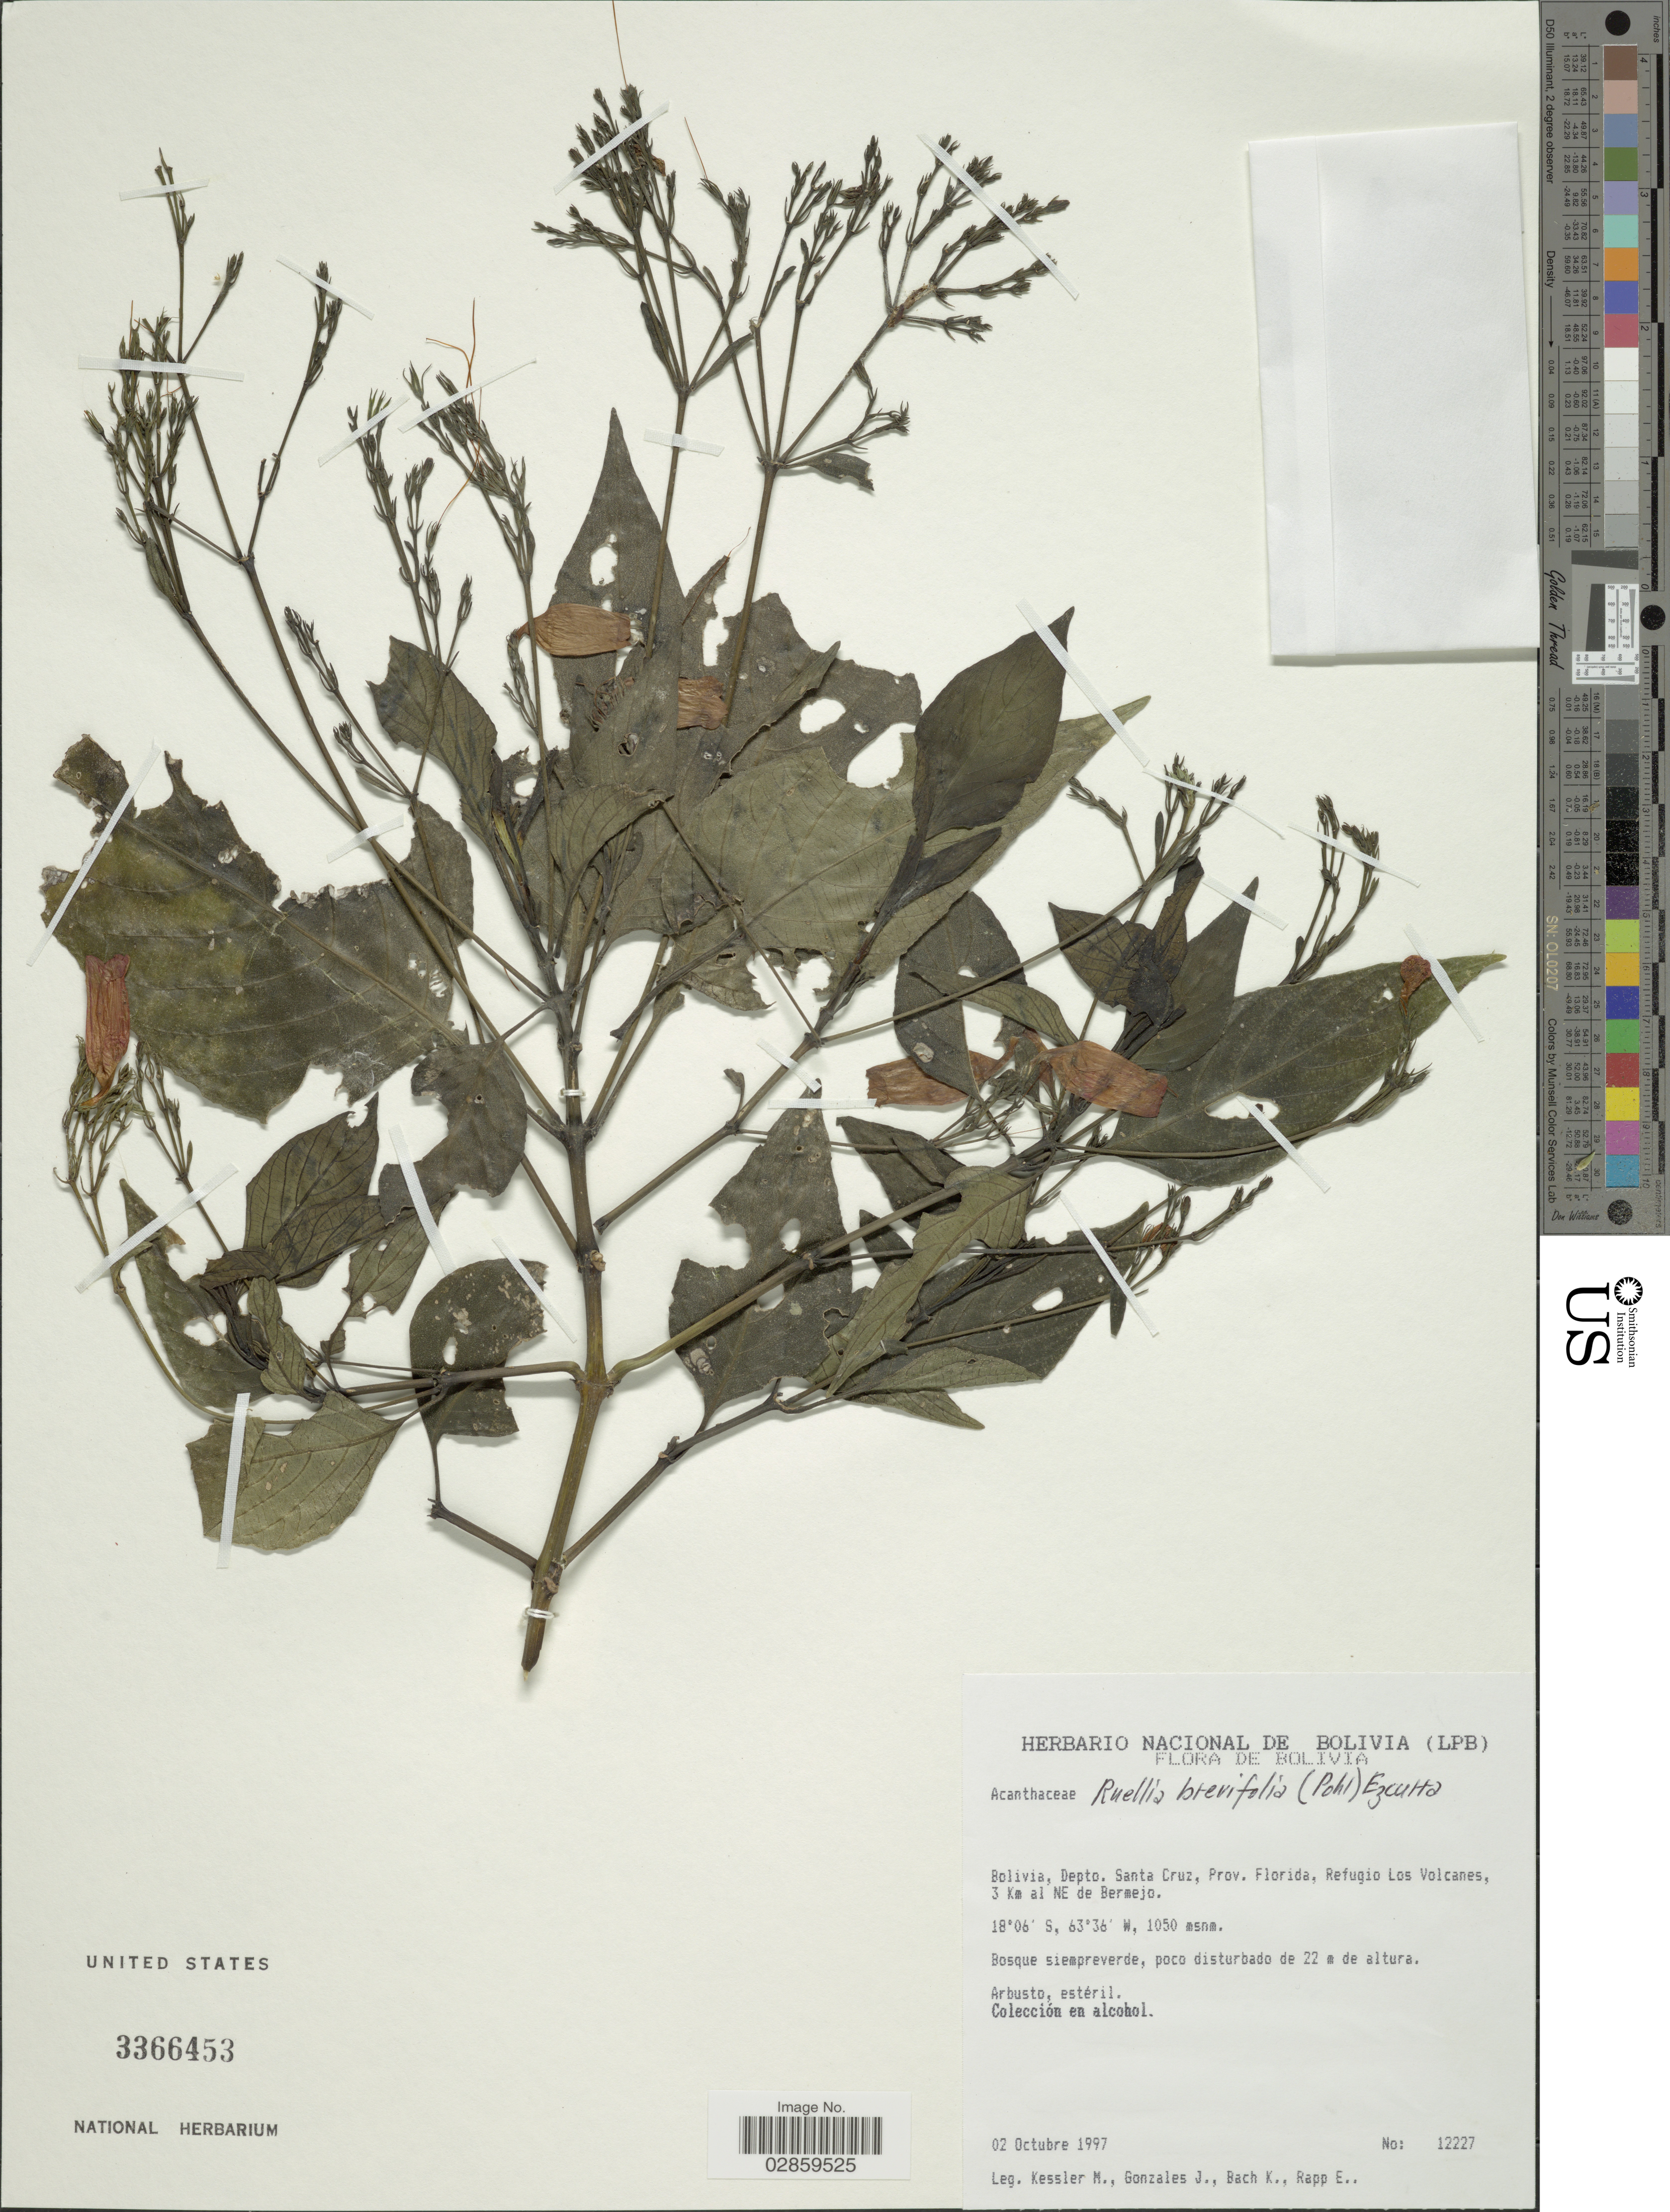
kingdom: Plantae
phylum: Tracheophyta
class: Magnoliopsida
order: Lamiales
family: Acanthaceae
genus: Ruellia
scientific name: Ruellia brevifolia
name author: (Pohl) C. Ezcurra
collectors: M. Kessler, J. Gonzales, K. Bach & E. Rapp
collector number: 12227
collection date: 1997-10-02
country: Bolivia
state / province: Santa Cruz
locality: Depto. Santa Cruz, Prov. Florida, Refugio Los Volcanes, 3 Km al NE de Bremejo.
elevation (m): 1050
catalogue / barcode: US 3366453